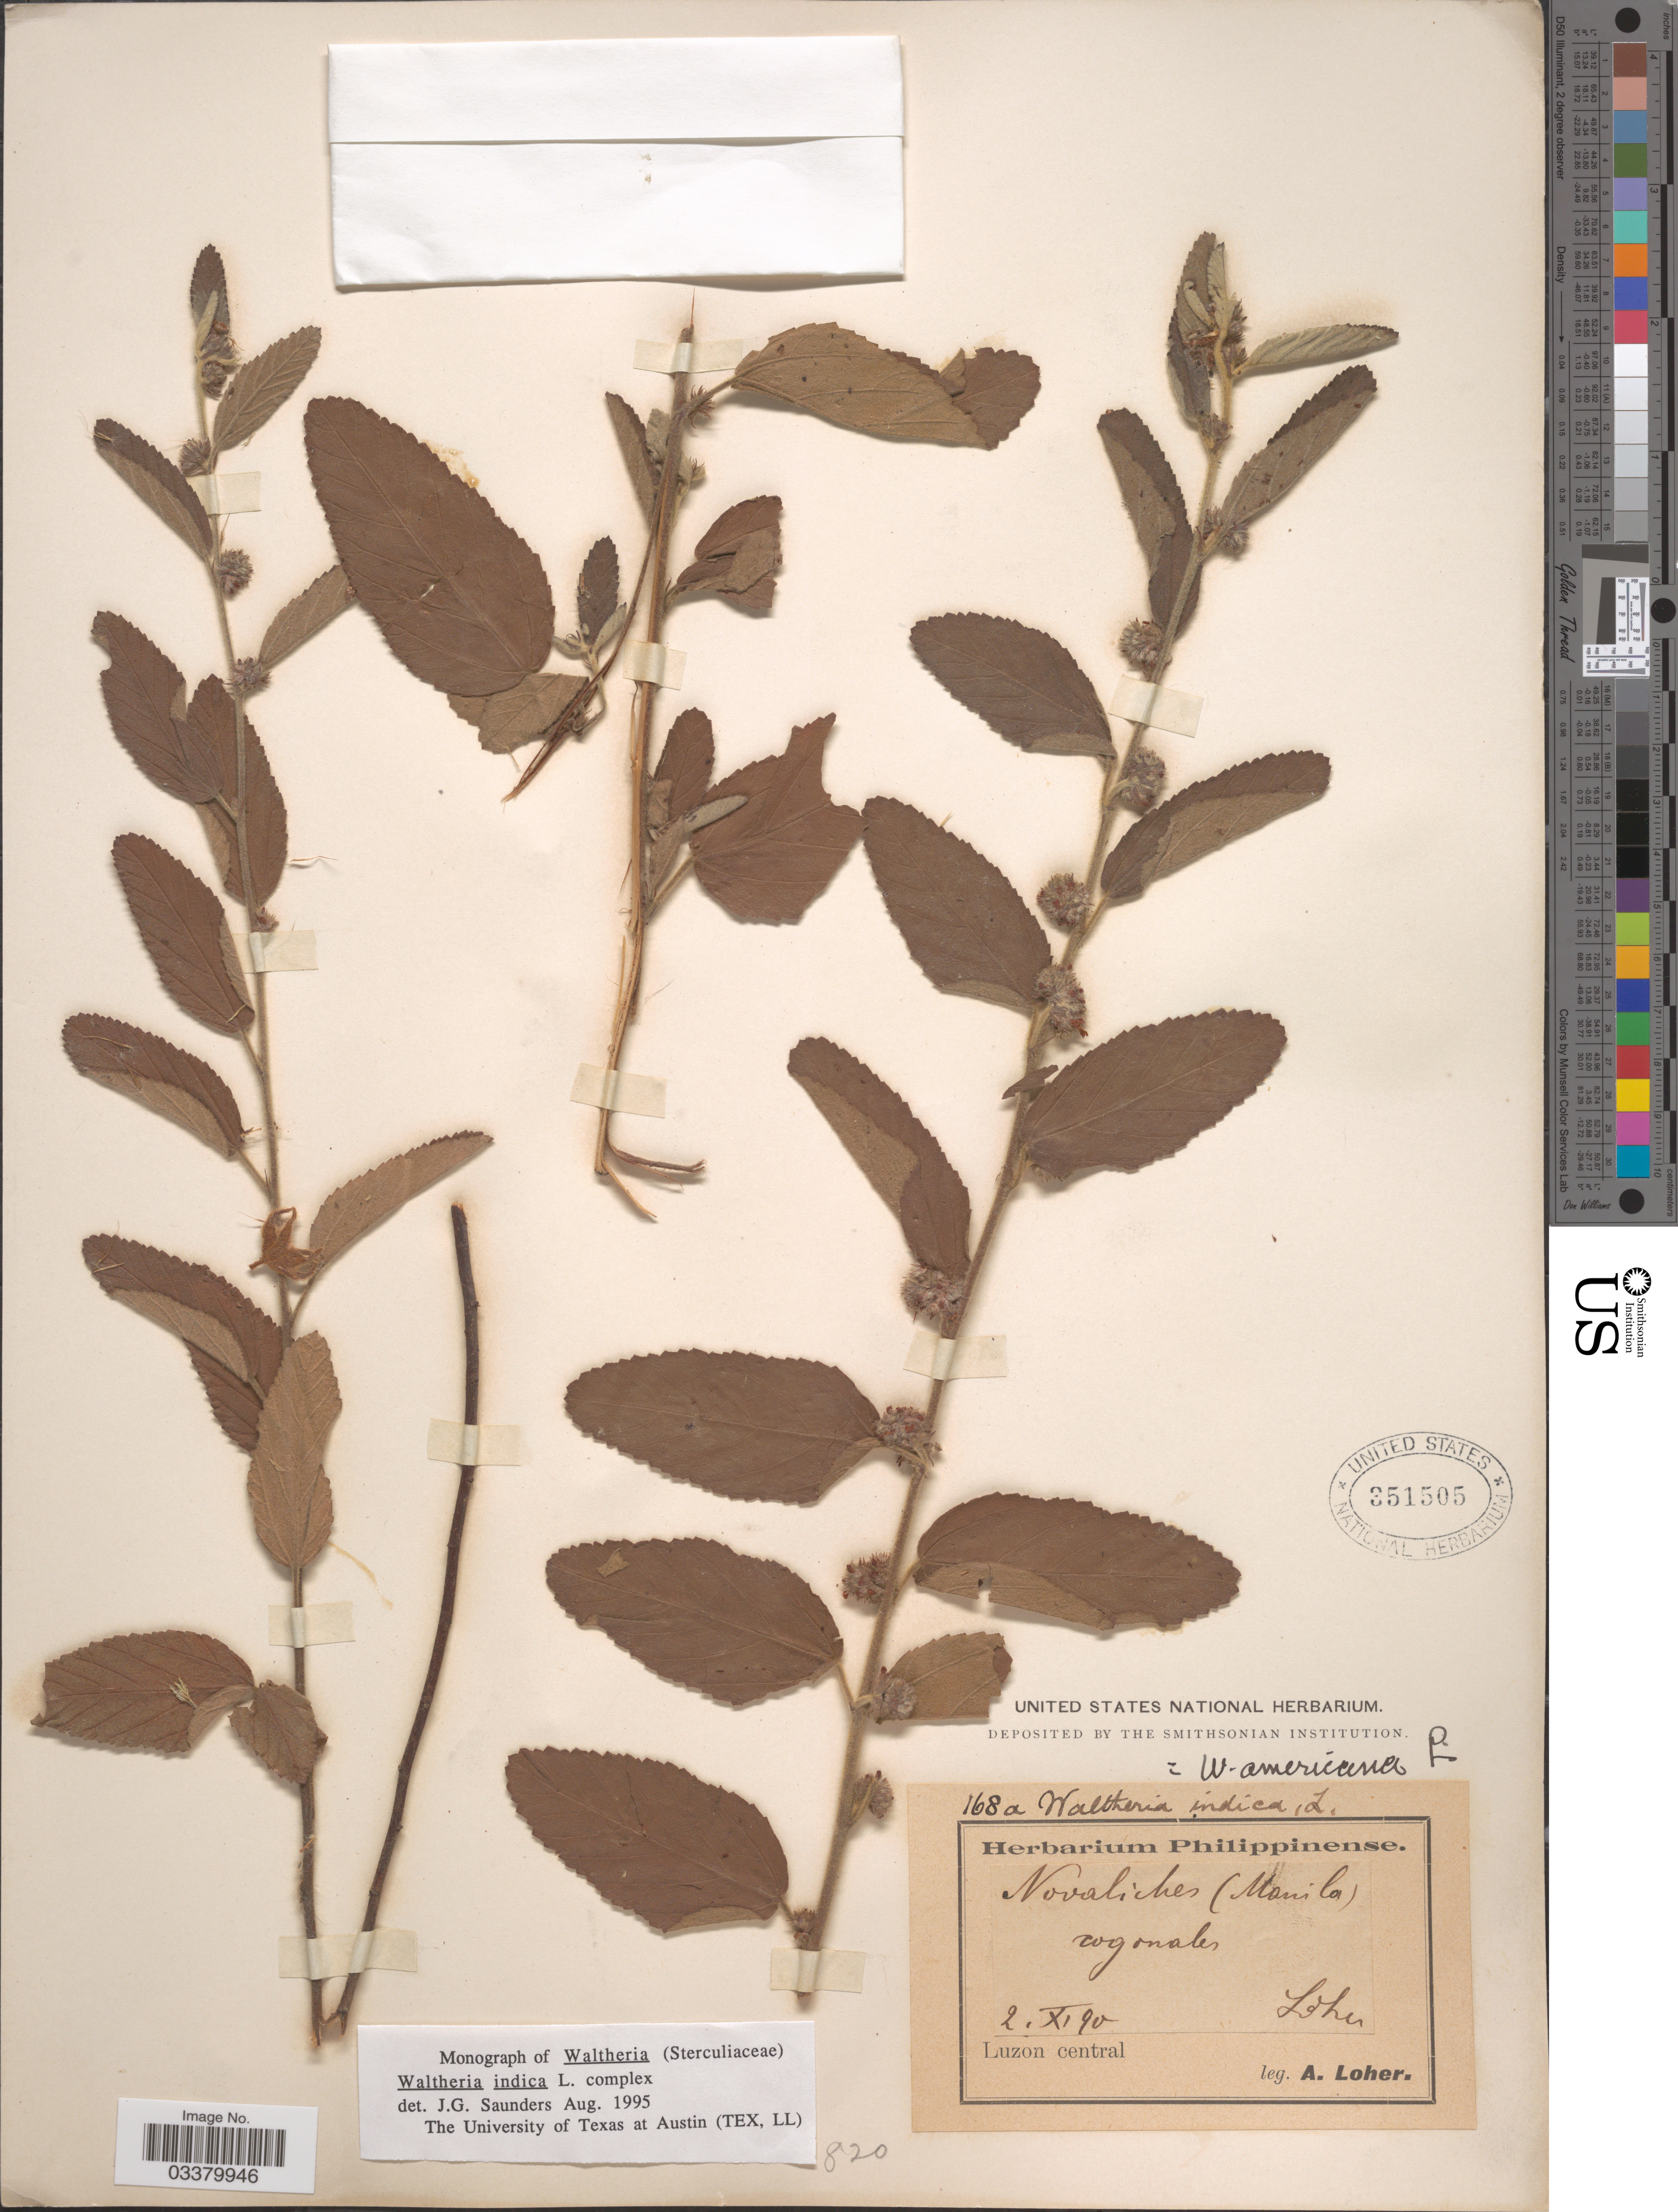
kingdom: Plantae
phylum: Tracheophyta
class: Magnoliopsida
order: Malvales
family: Malvaceae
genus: Waltheria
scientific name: Waltheria indica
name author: L.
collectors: A. Loher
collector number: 168a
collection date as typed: Transcribed d/m/y: 2/11/90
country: Philippines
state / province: Central Luzon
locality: Luzon central.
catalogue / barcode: US 351505